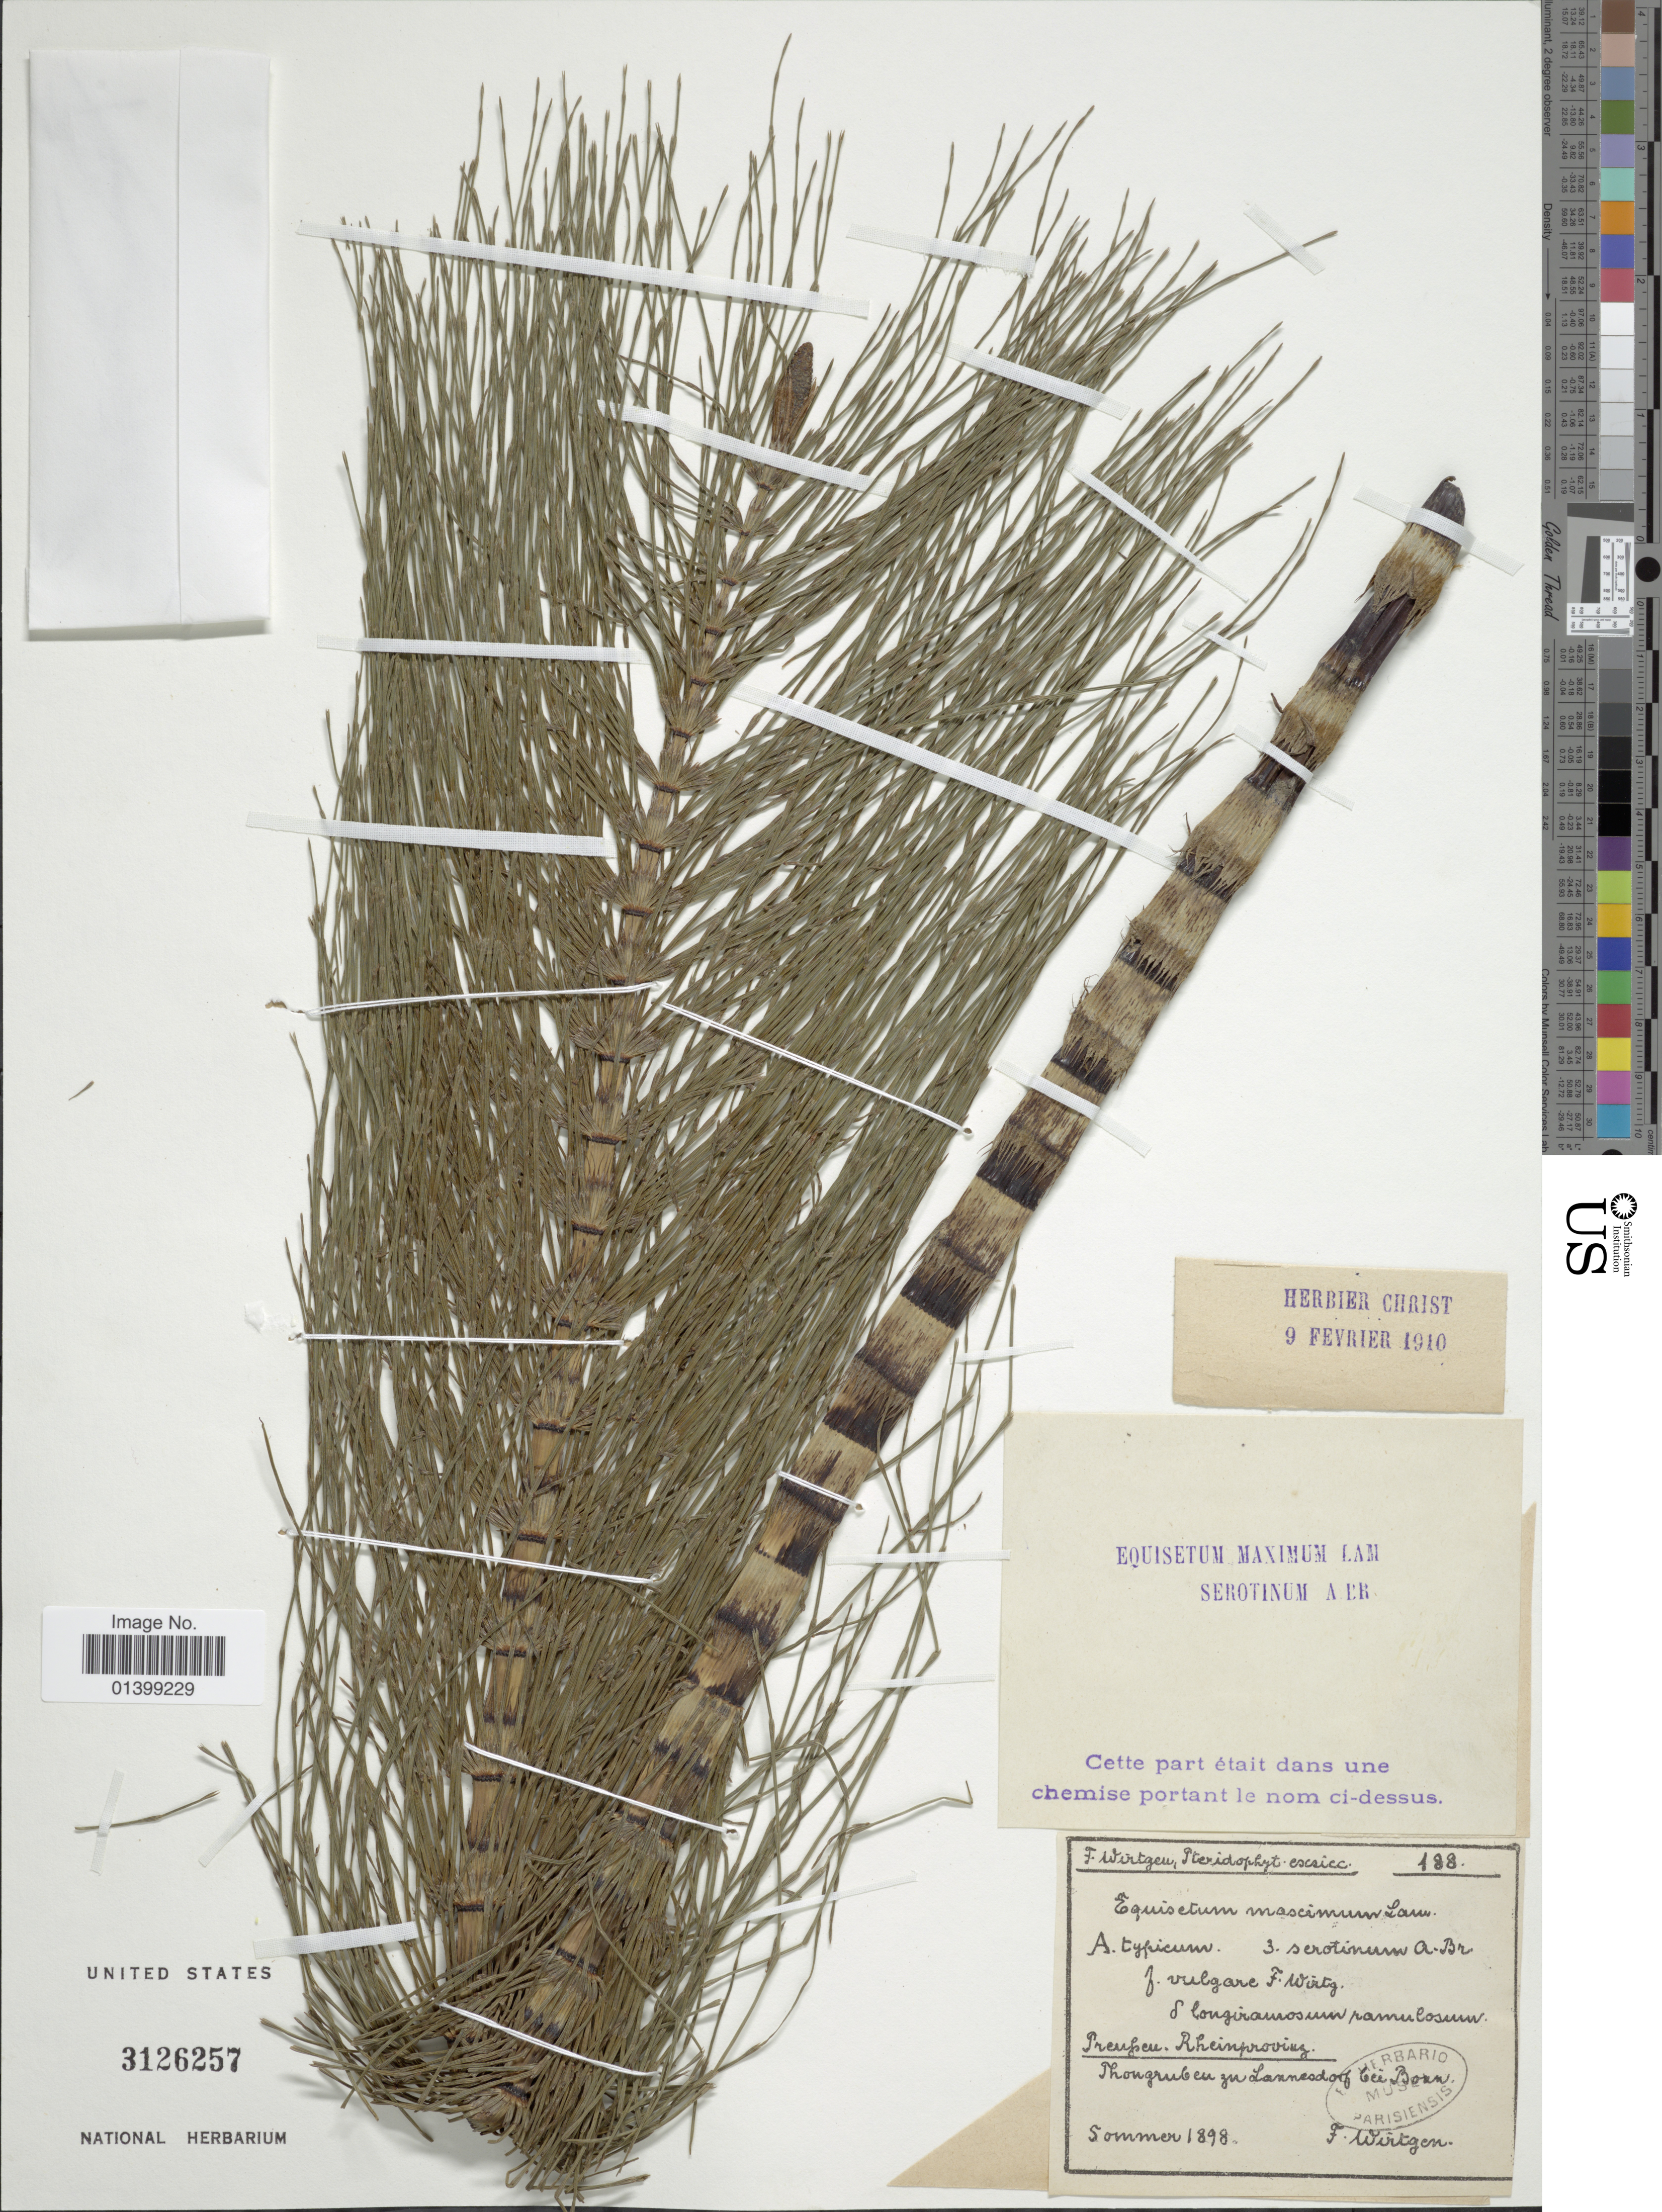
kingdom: Plantae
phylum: Tracheophyta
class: Polypodiopsida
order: Equisetales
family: Equisetaceae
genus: Equisetum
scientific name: Equisetum telmateia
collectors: F. Wirtgen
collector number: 188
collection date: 1898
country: Germany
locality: Preussen Rheinprovinz, Thongruben zu lannesdorf bei Bonn [interpreted]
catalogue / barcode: US 3126257